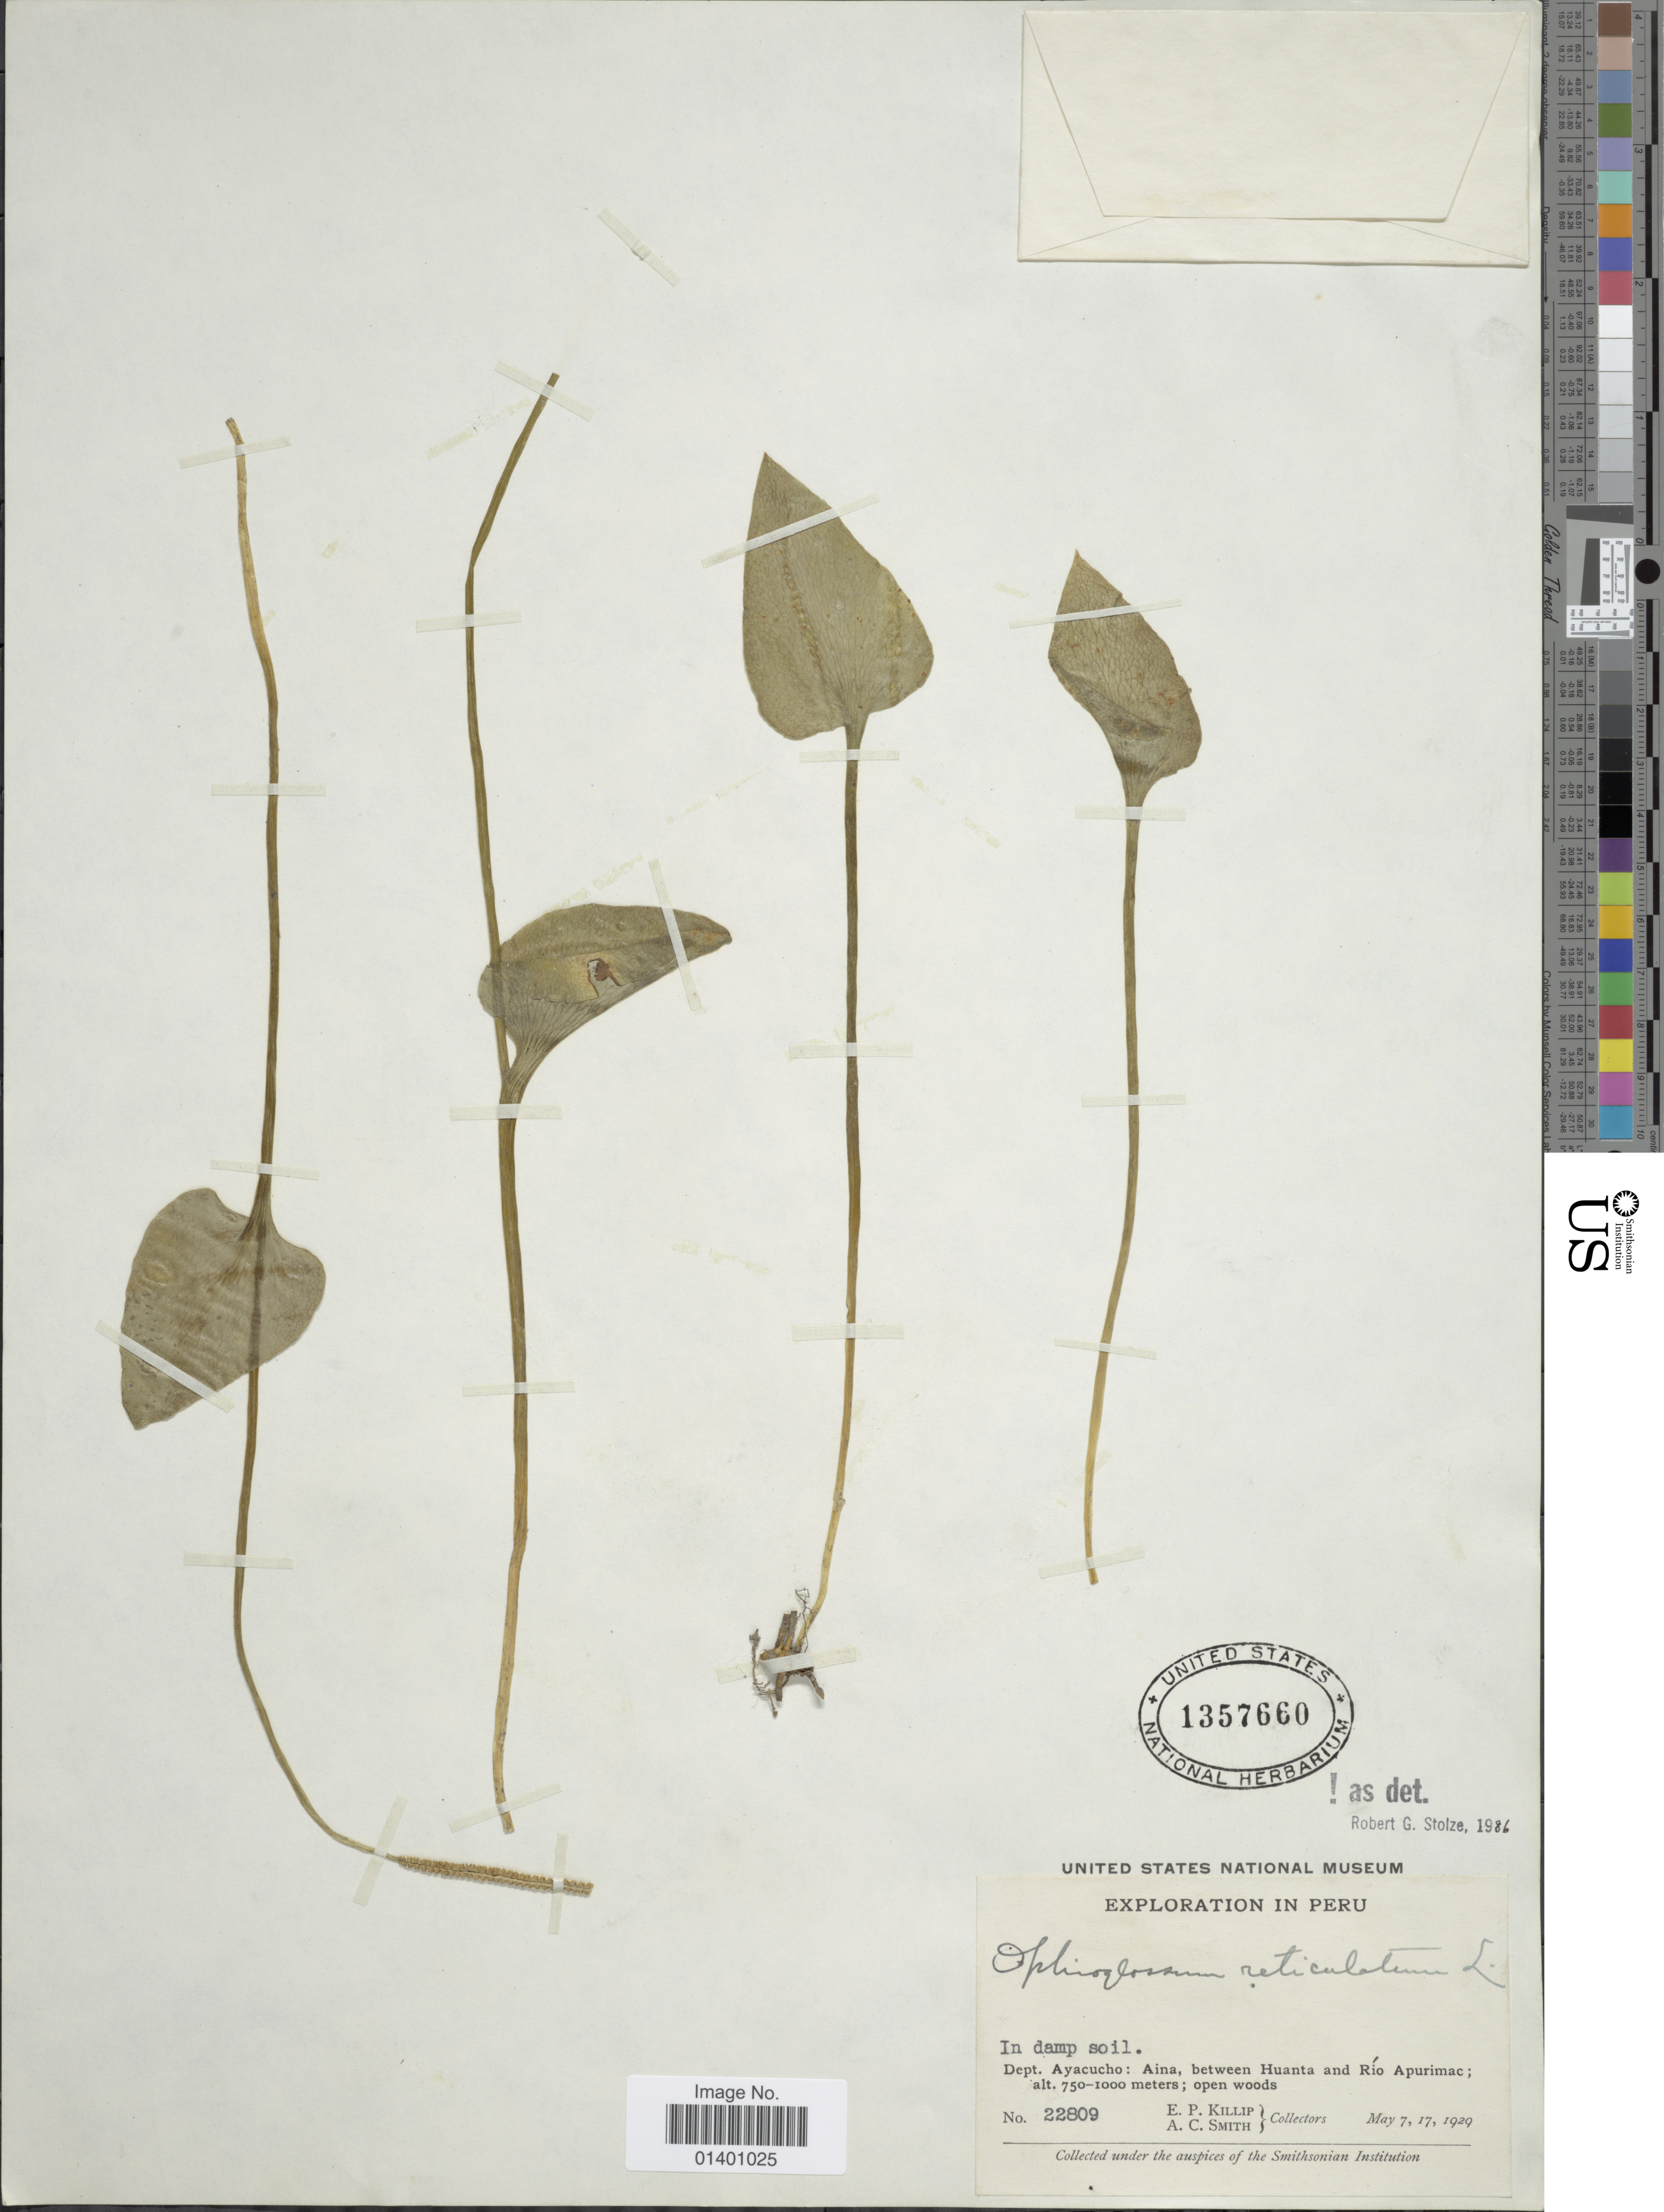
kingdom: Plantae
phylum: Tracheophyta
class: Polypodiopsida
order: Ophioglossales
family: Ophioglossaceae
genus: Ophioglossum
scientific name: Ophioglossum reticulatum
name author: L.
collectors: E. P. Killip & A. C. Smith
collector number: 22809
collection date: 1929-05-07/1929-05-17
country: Peru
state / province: Ayacucho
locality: Alina, between Huanta and Rio Apurimac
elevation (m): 750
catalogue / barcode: US 1357660